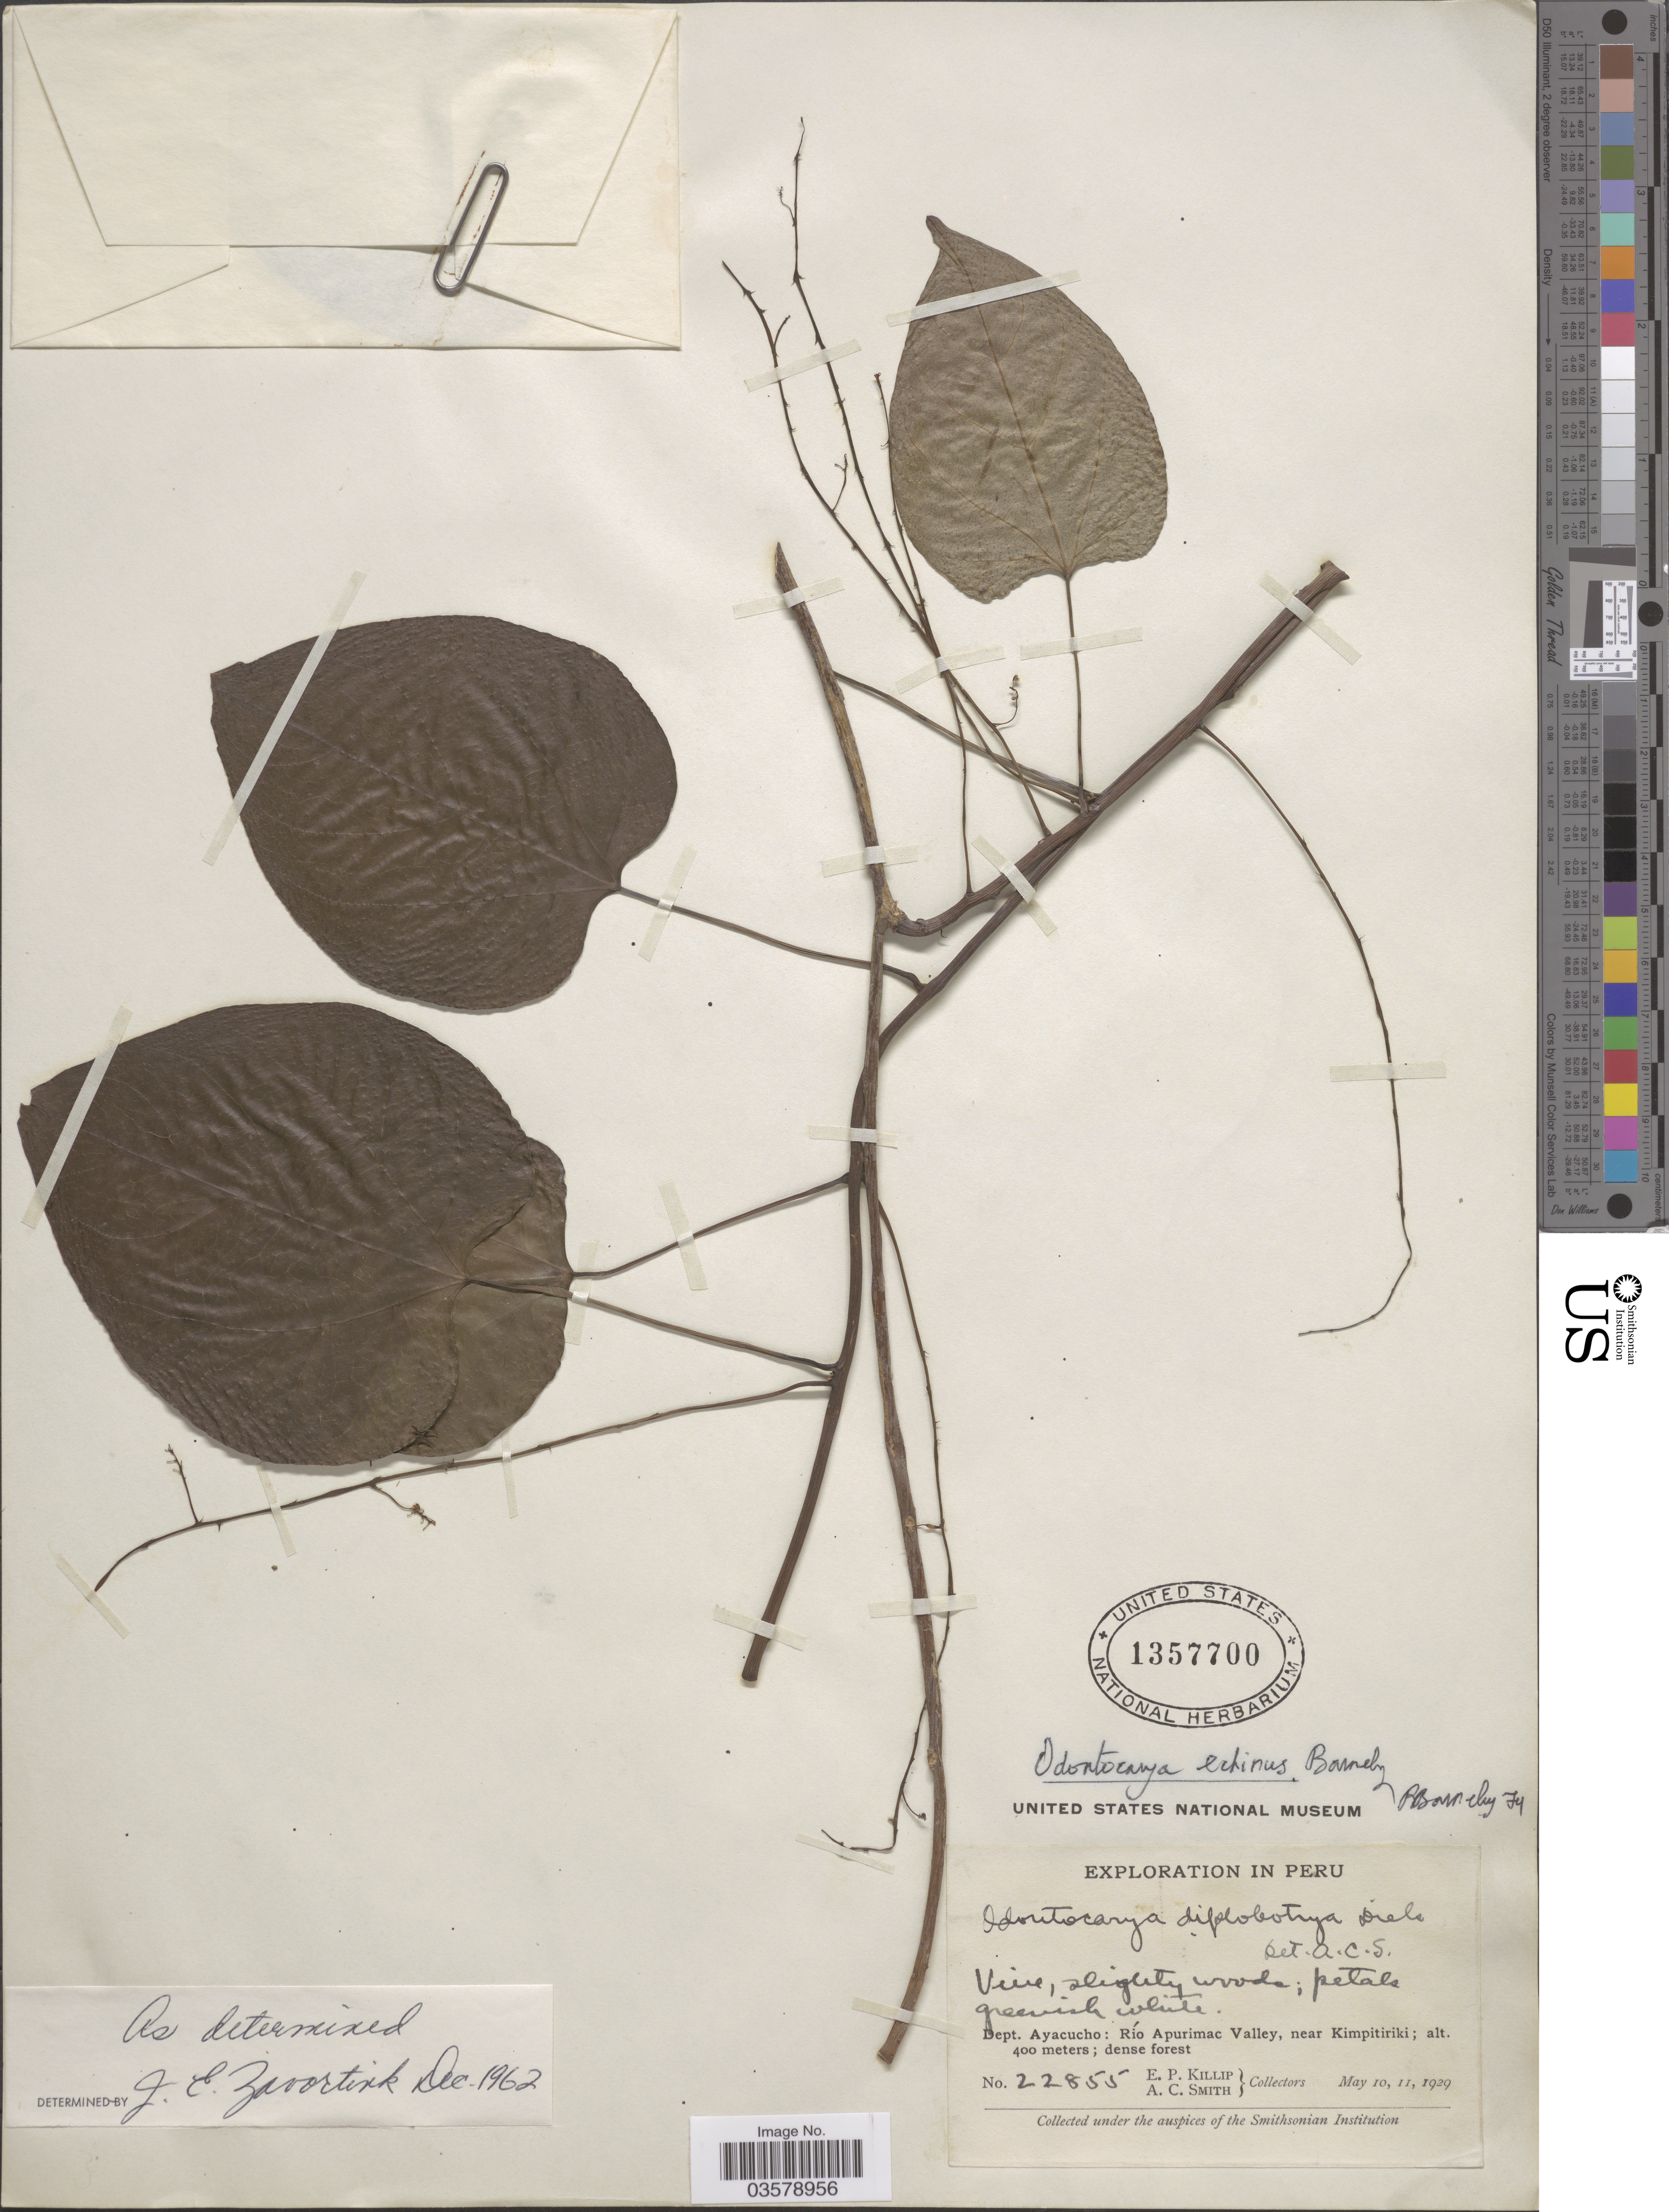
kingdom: Plantae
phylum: Tracheophyta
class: Magnoliopsida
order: Ranunculales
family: Menispermaceae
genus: Odontocarya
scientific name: Odontocarya echinus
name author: Barneby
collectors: E. P. Killip & A. C. Smith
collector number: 22855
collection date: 1929-05-10/1929-05-11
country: Peru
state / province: Ayacucho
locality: Dept. Ayacucho: Río Apurimac Valley, near Kimpitiriki.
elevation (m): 400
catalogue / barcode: US 1357700